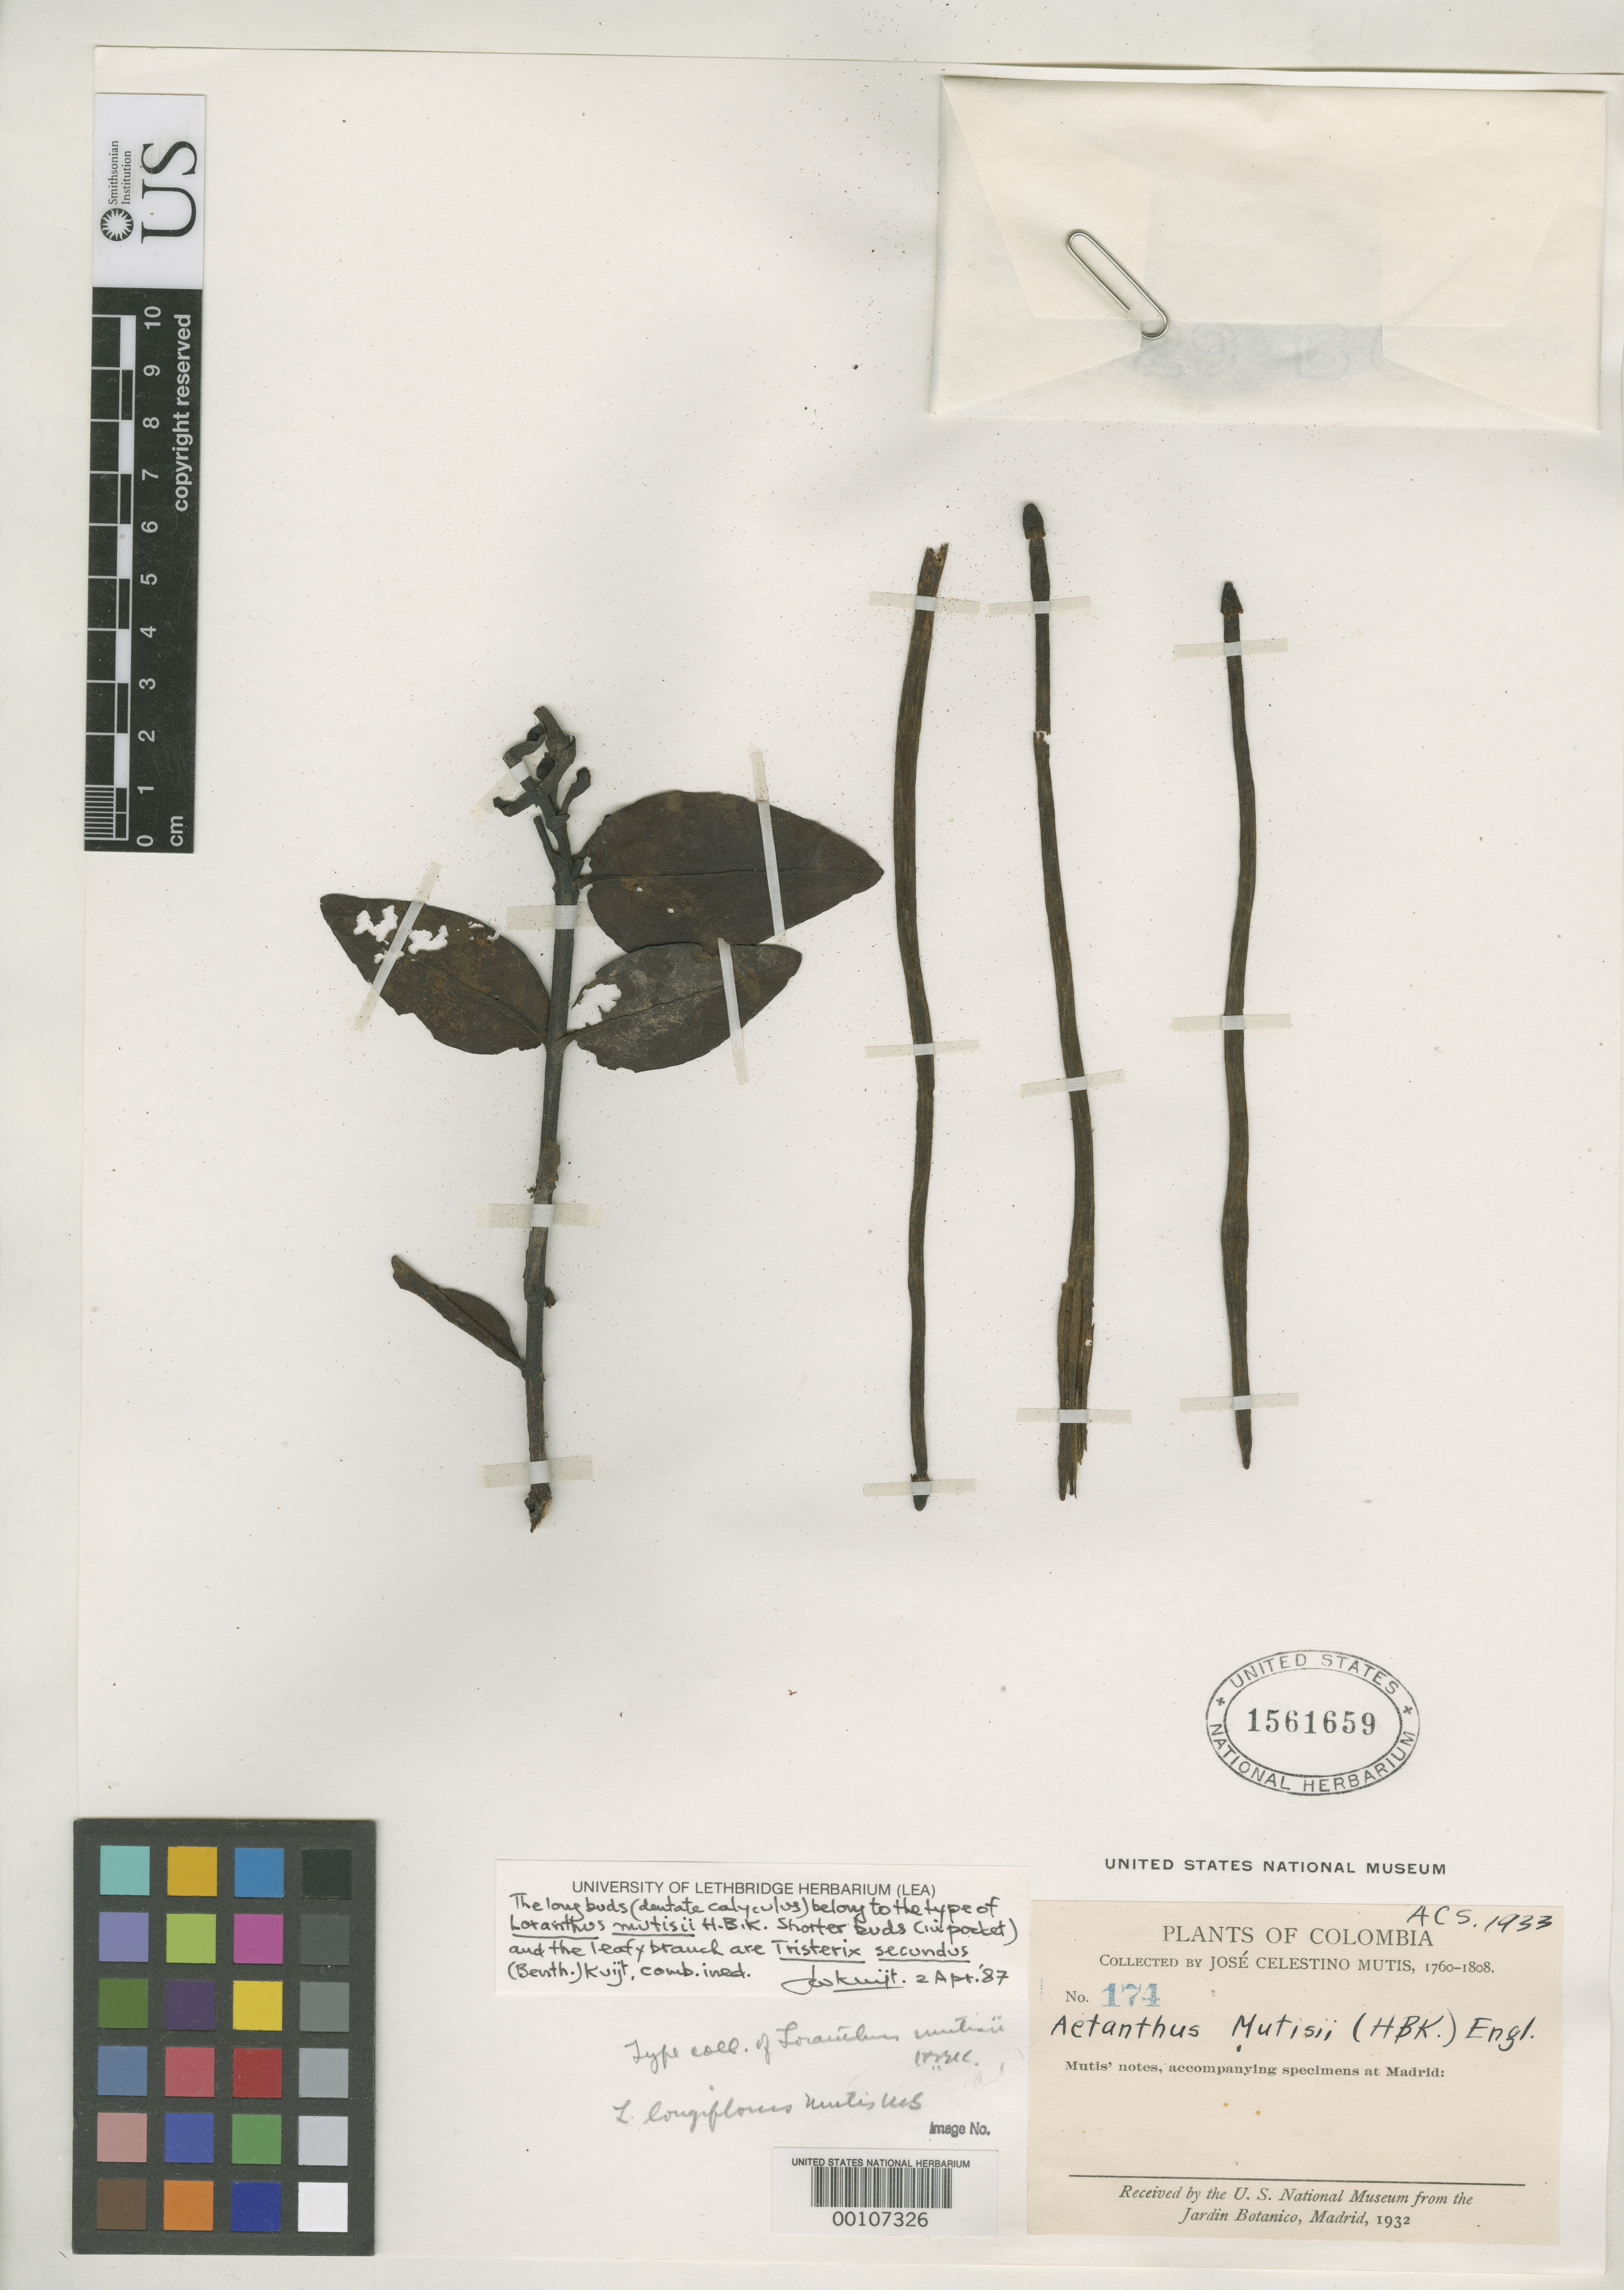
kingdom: Plantae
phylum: Tracheophyta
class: Magnoliopsida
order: Santalales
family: Loranthaceae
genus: Loranthus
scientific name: Loranthus mutisii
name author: Kunth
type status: Type Fragment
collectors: J. C. B. Mutis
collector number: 174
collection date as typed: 1760 to -- --- 1808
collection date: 1760/1808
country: Colombia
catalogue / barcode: US 1561659